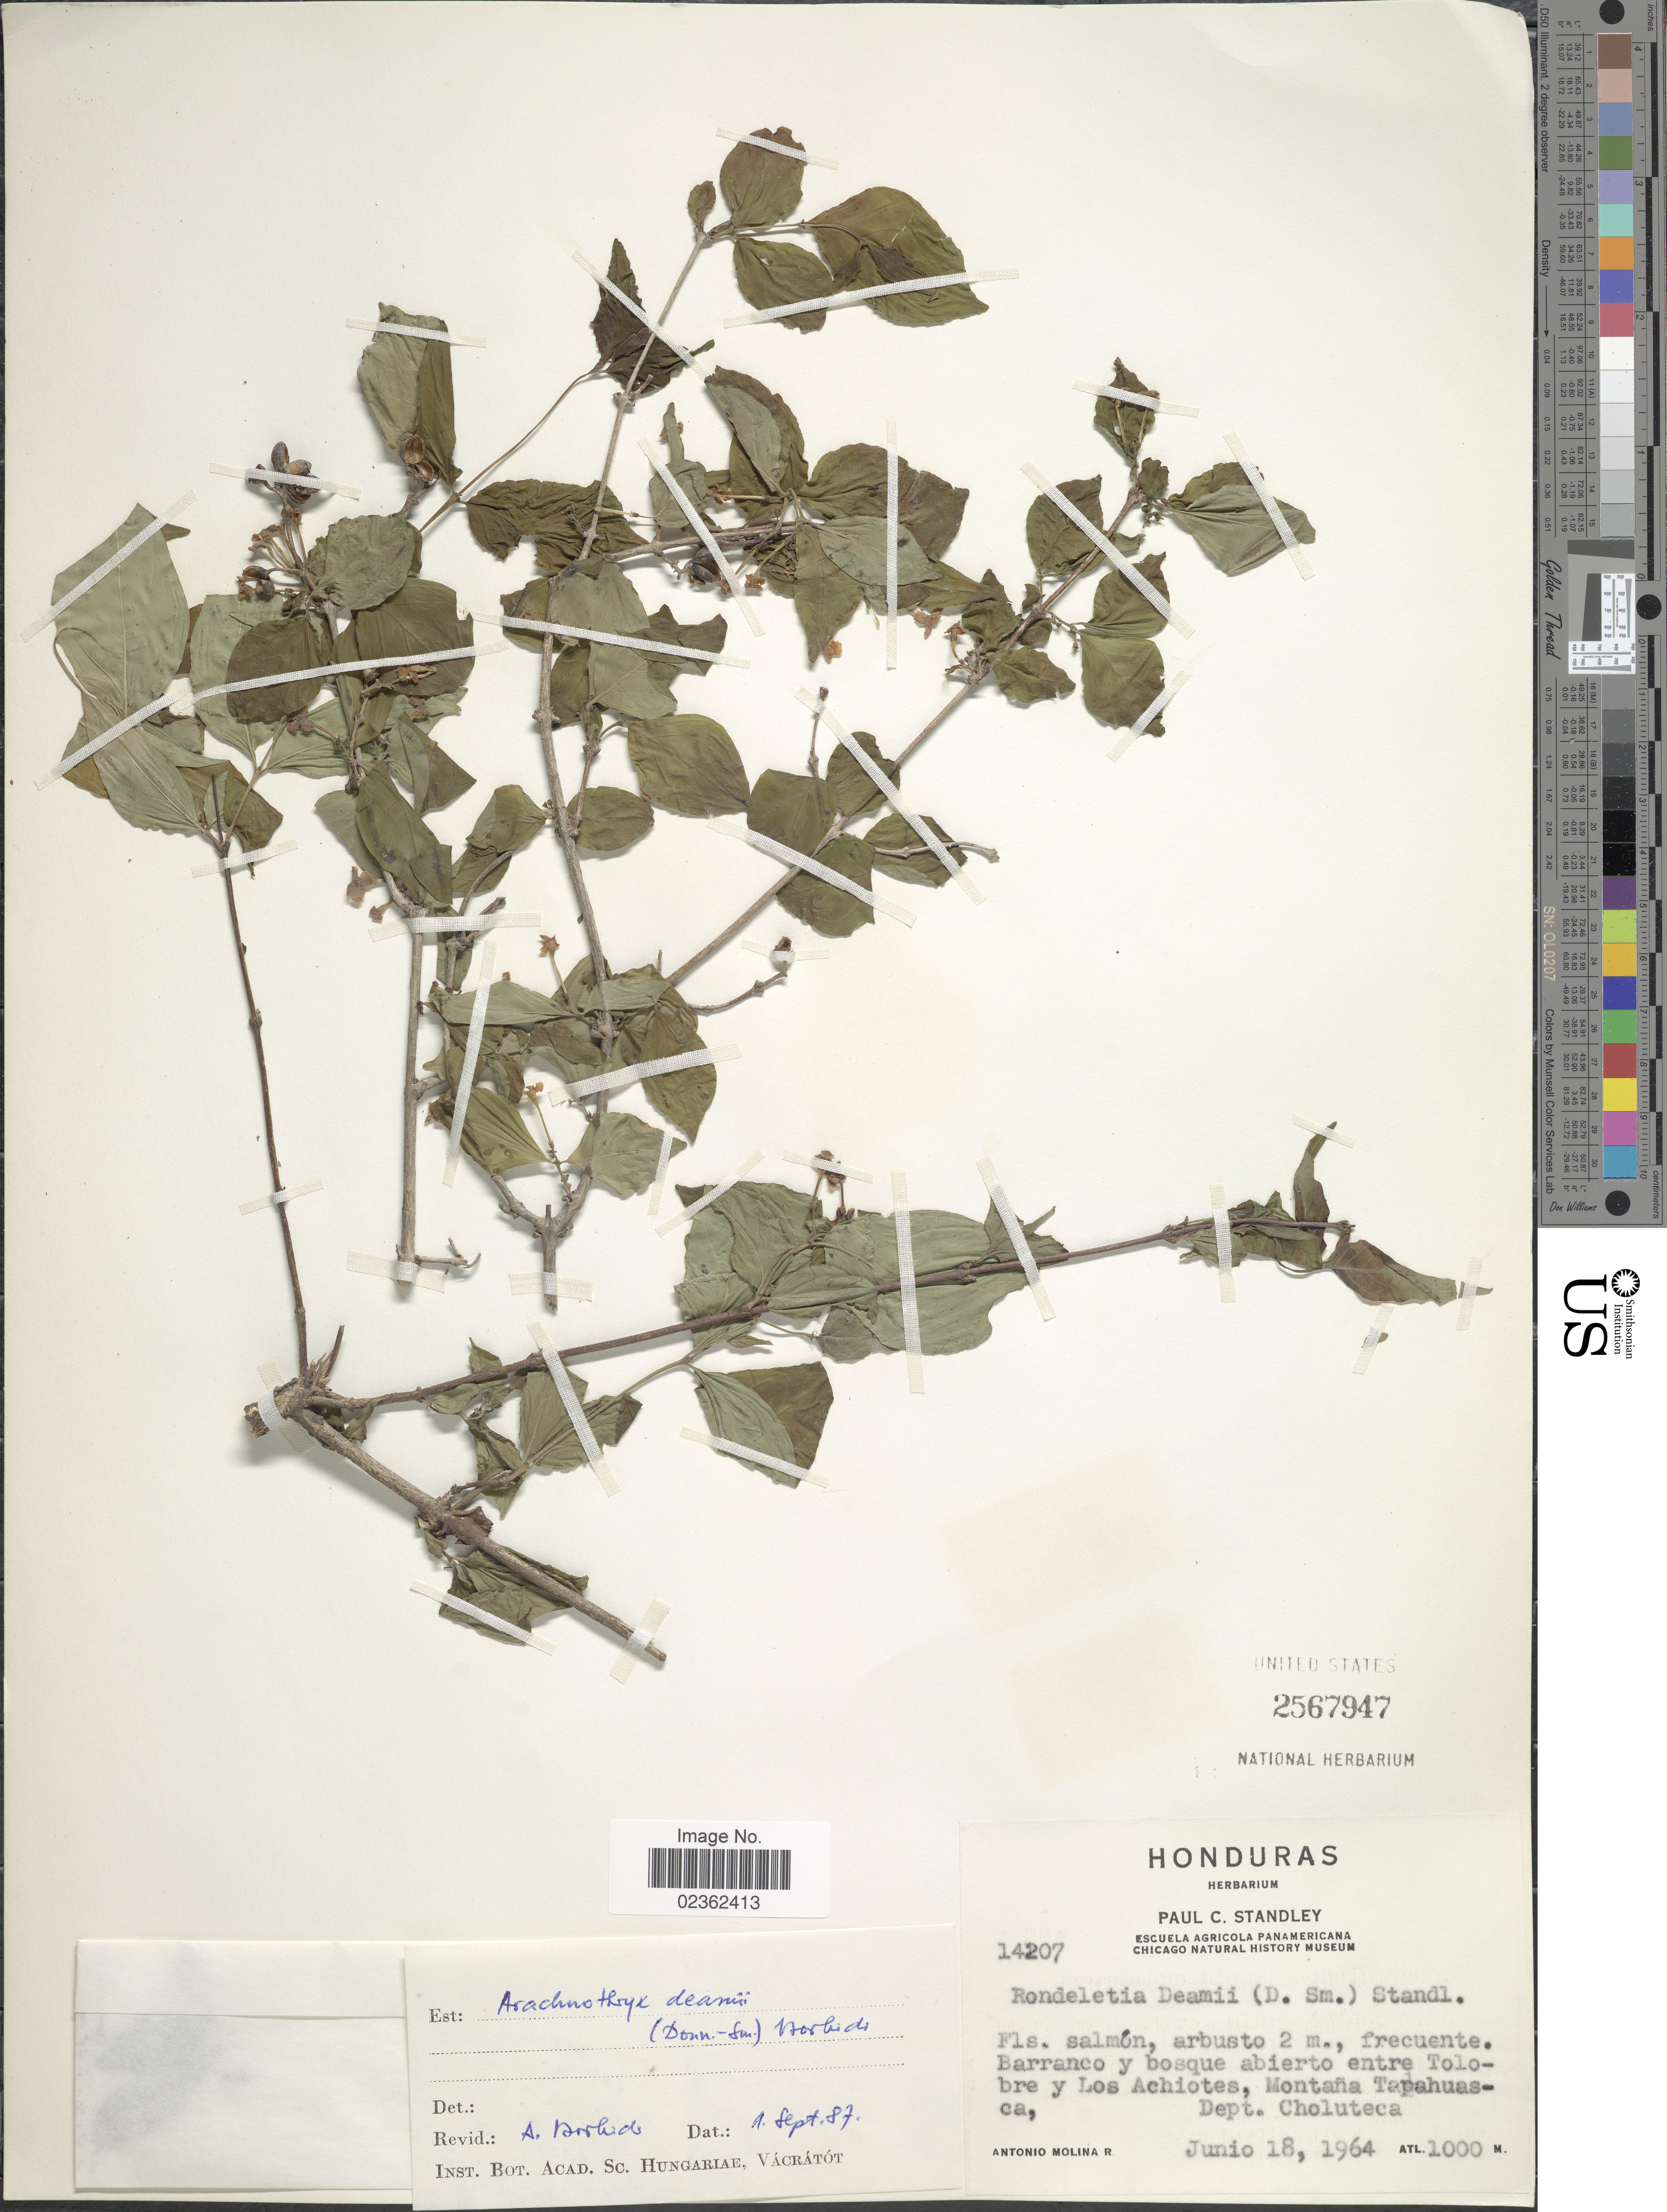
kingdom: Plantae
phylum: Tracheophyta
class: Magnoliopsida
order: Gentianales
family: Rubiaceae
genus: Arachnothryx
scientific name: Arachnothryx deamii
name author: (Donn. Sm.) Borhidi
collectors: A. Molina R.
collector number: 14207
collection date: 1964-06-18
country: Honduras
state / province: Choluteca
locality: Barranco y bosque abierto entre Tolobre y Los Achiotes, Montana Tapahuasca.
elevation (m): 1000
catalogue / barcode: US 2567947